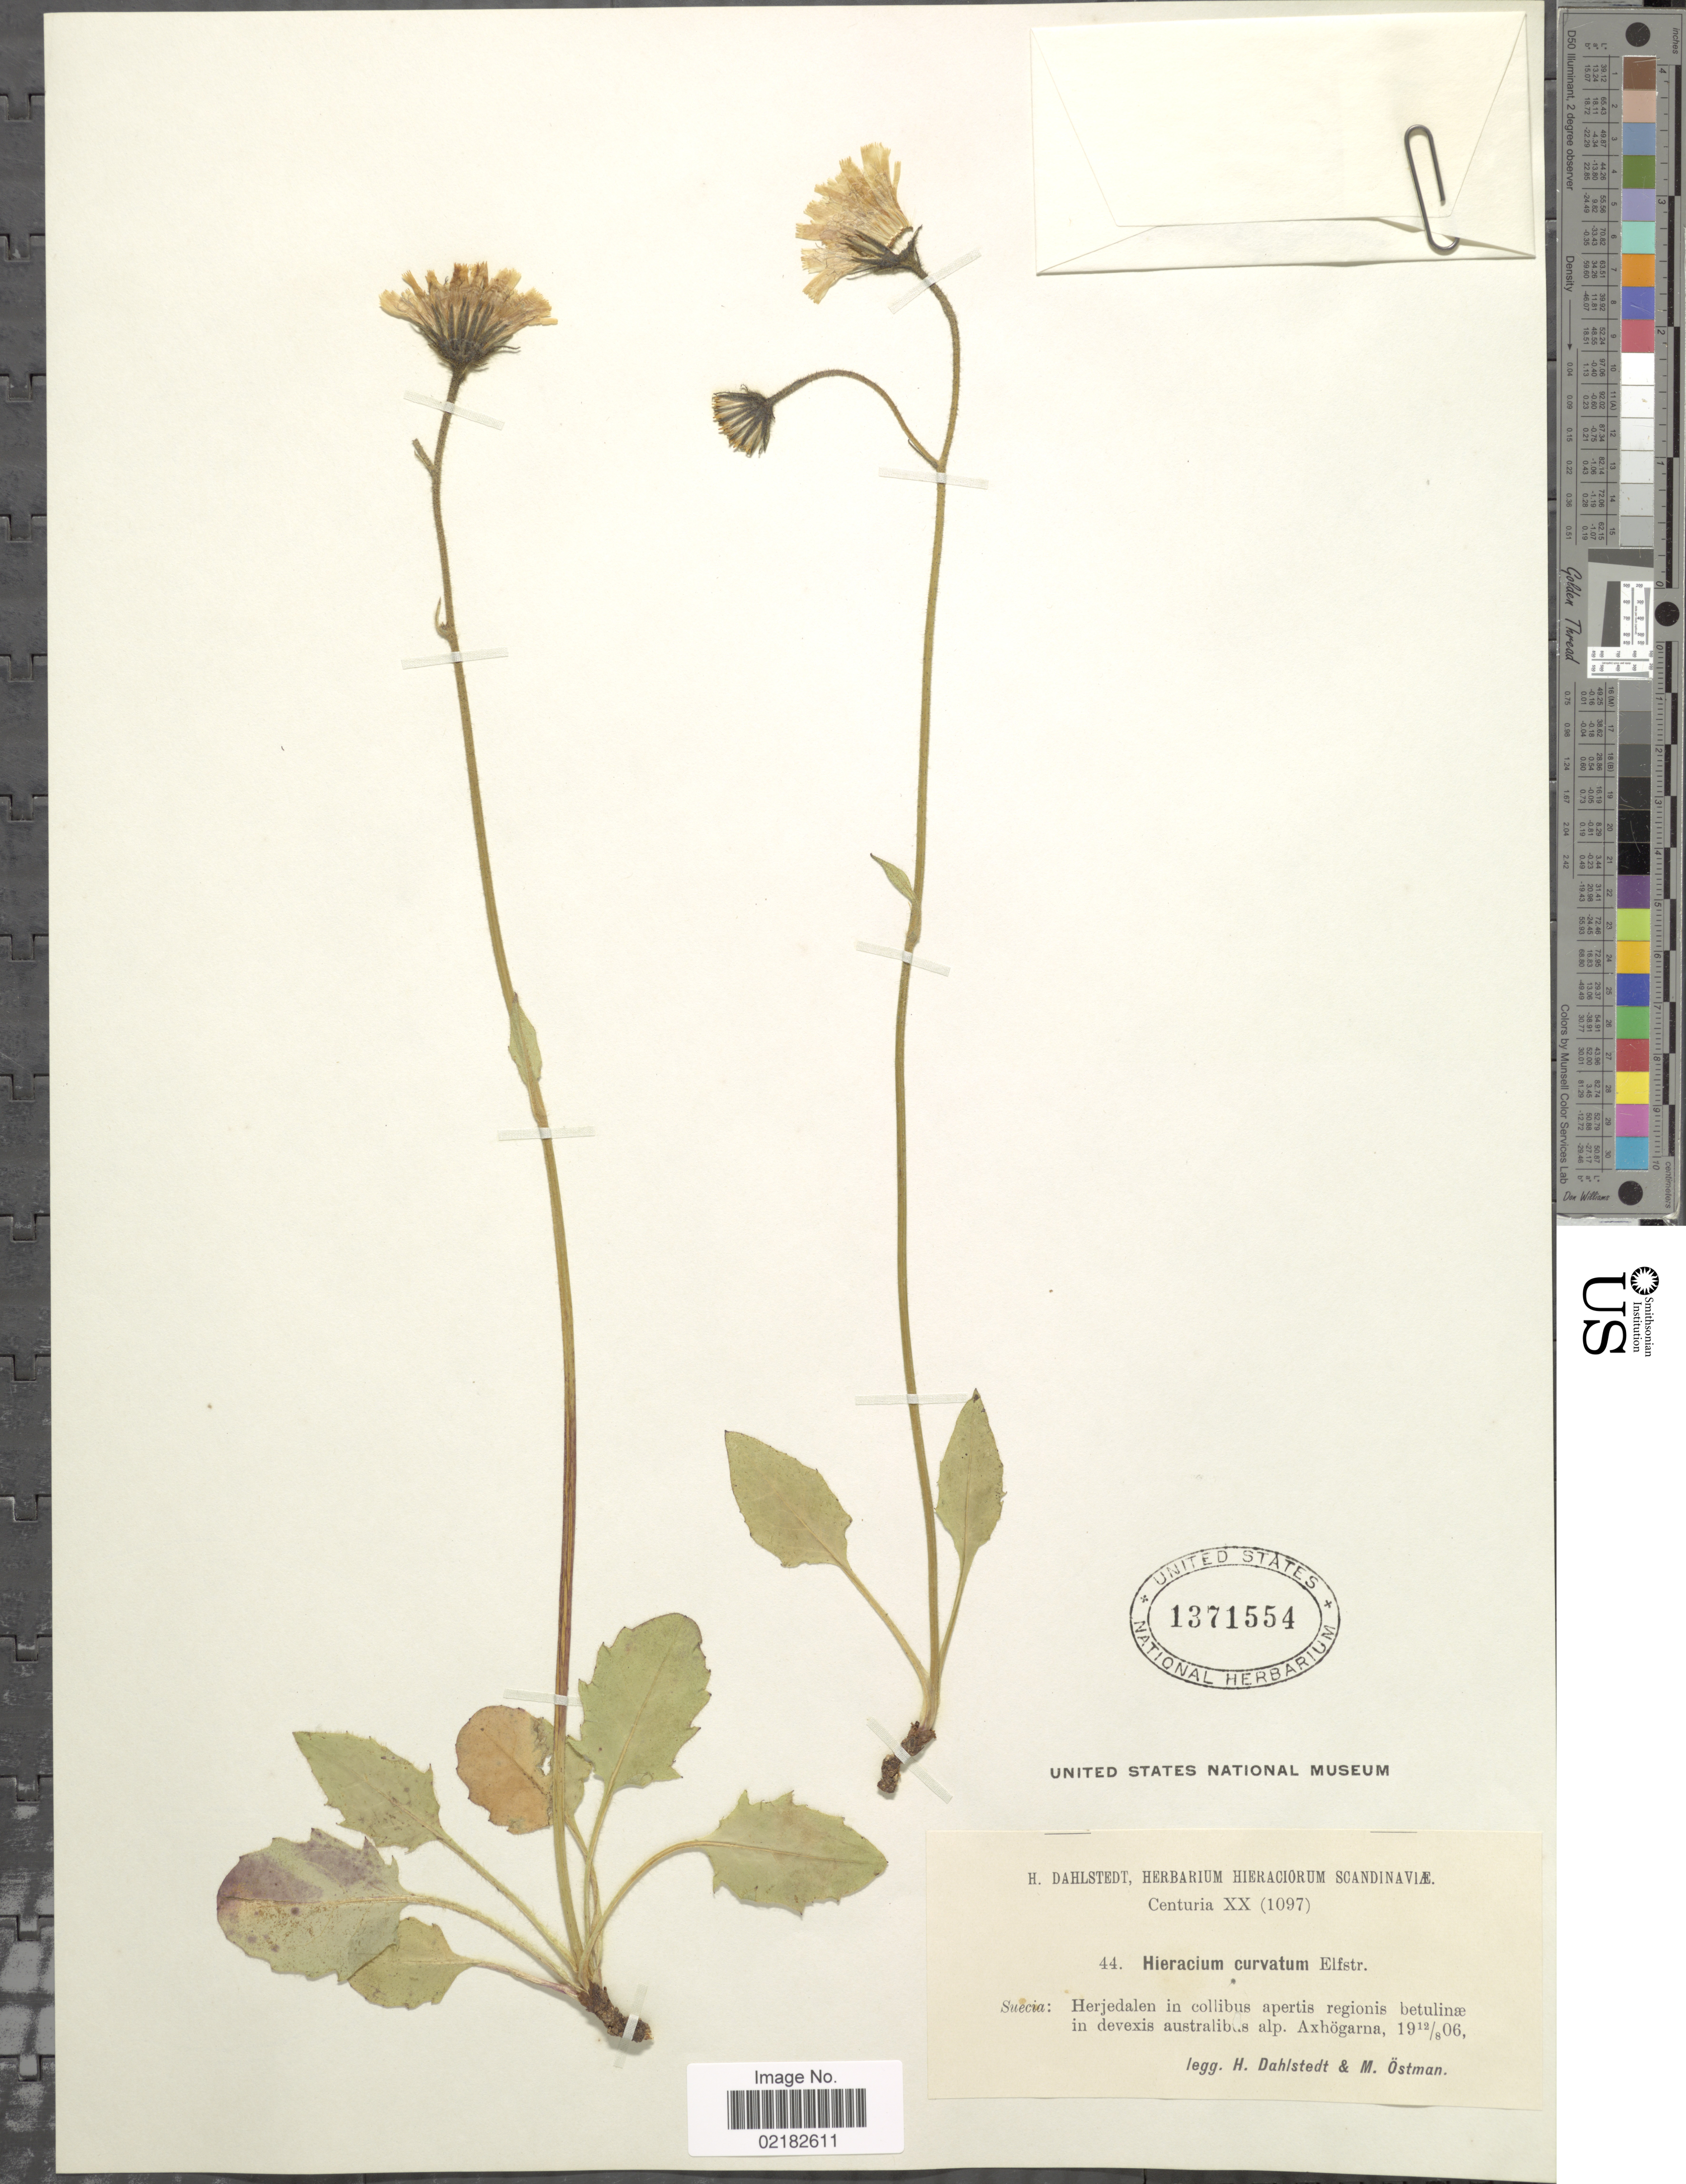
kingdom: Plantae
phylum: Tracheophyta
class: Magnoliopsida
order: Asterales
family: Asteraceae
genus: Hieracium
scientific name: Hieracium curvatum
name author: (Elfstr.) Elfstr.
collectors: H. G. Dahlstedt & M. Östman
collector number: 44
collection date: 1906-08-12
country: Sweden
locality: Suecia, Herjedalen, alp. Axhogarna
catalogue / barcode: US 1371554